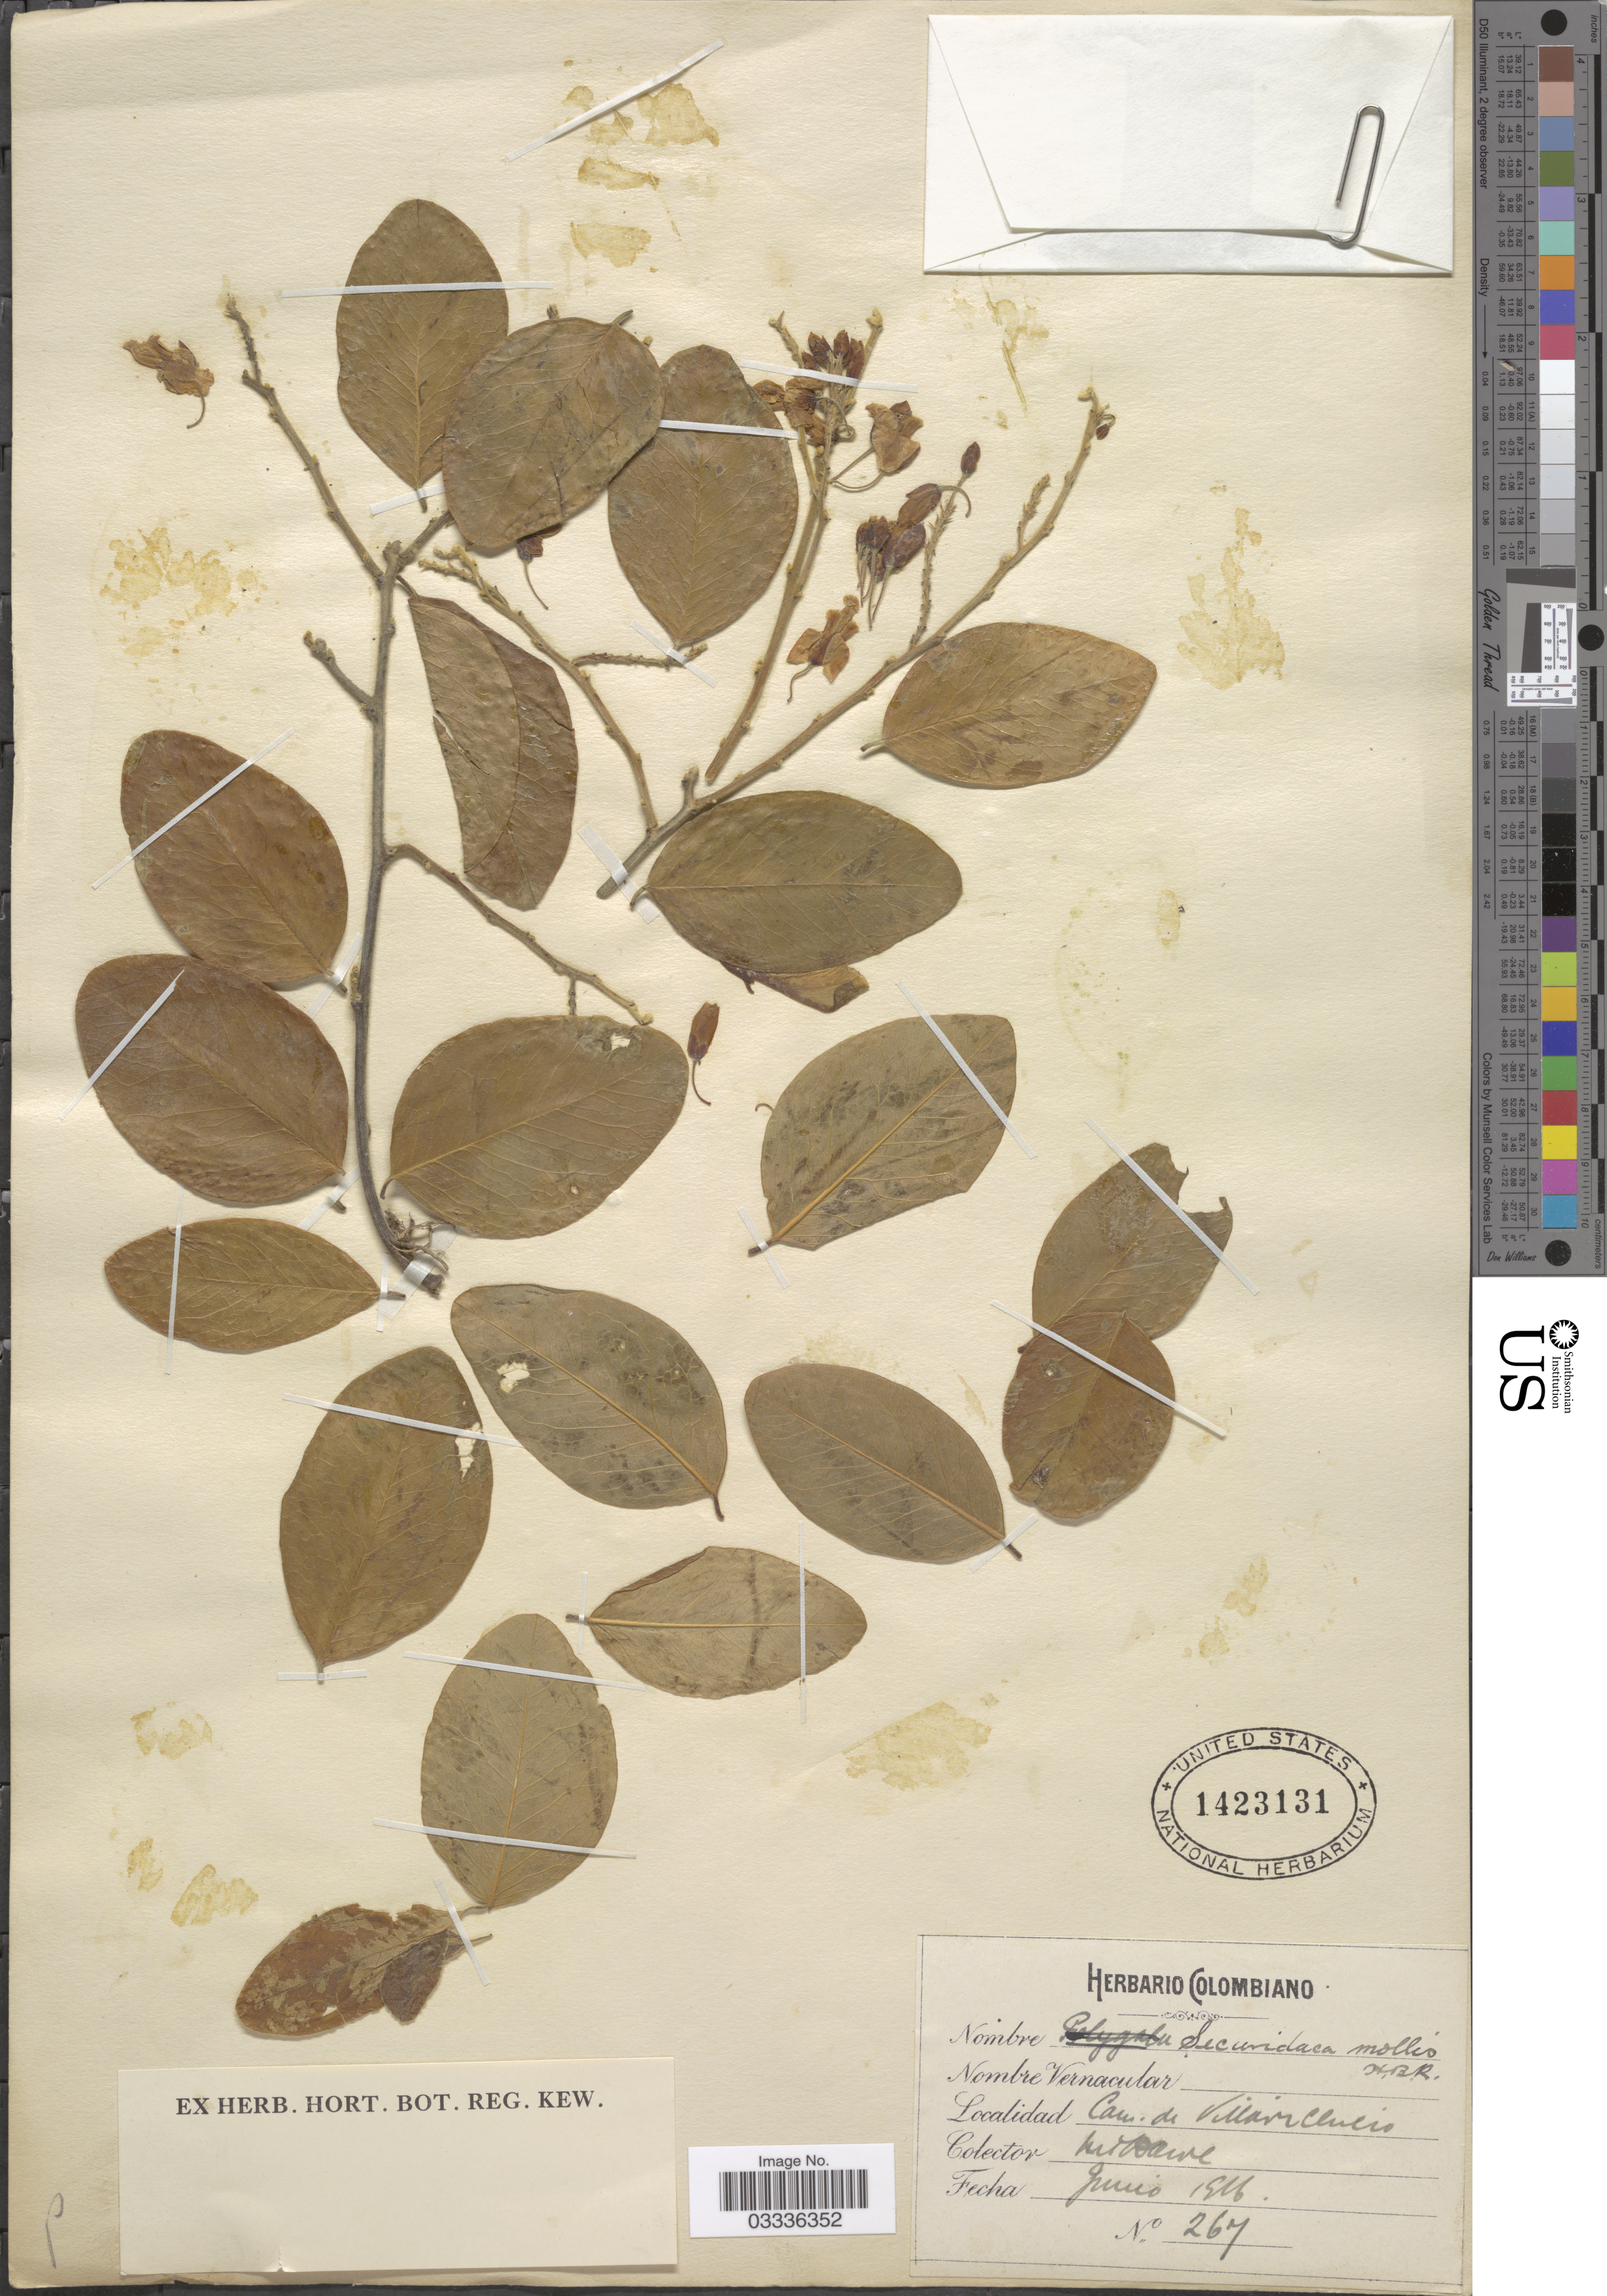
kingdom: Plantae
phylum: Tracheophyta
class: Magnoliopsida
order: Fabales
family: Polygalaceae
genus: Securidaca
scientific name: Securidaca coriacea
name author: Bonpl. ex Steud.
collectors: M. T. Dawe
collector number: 267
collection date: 1916-06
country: Colombia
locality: Com. de Villavicencio.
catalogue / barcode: US 1423131